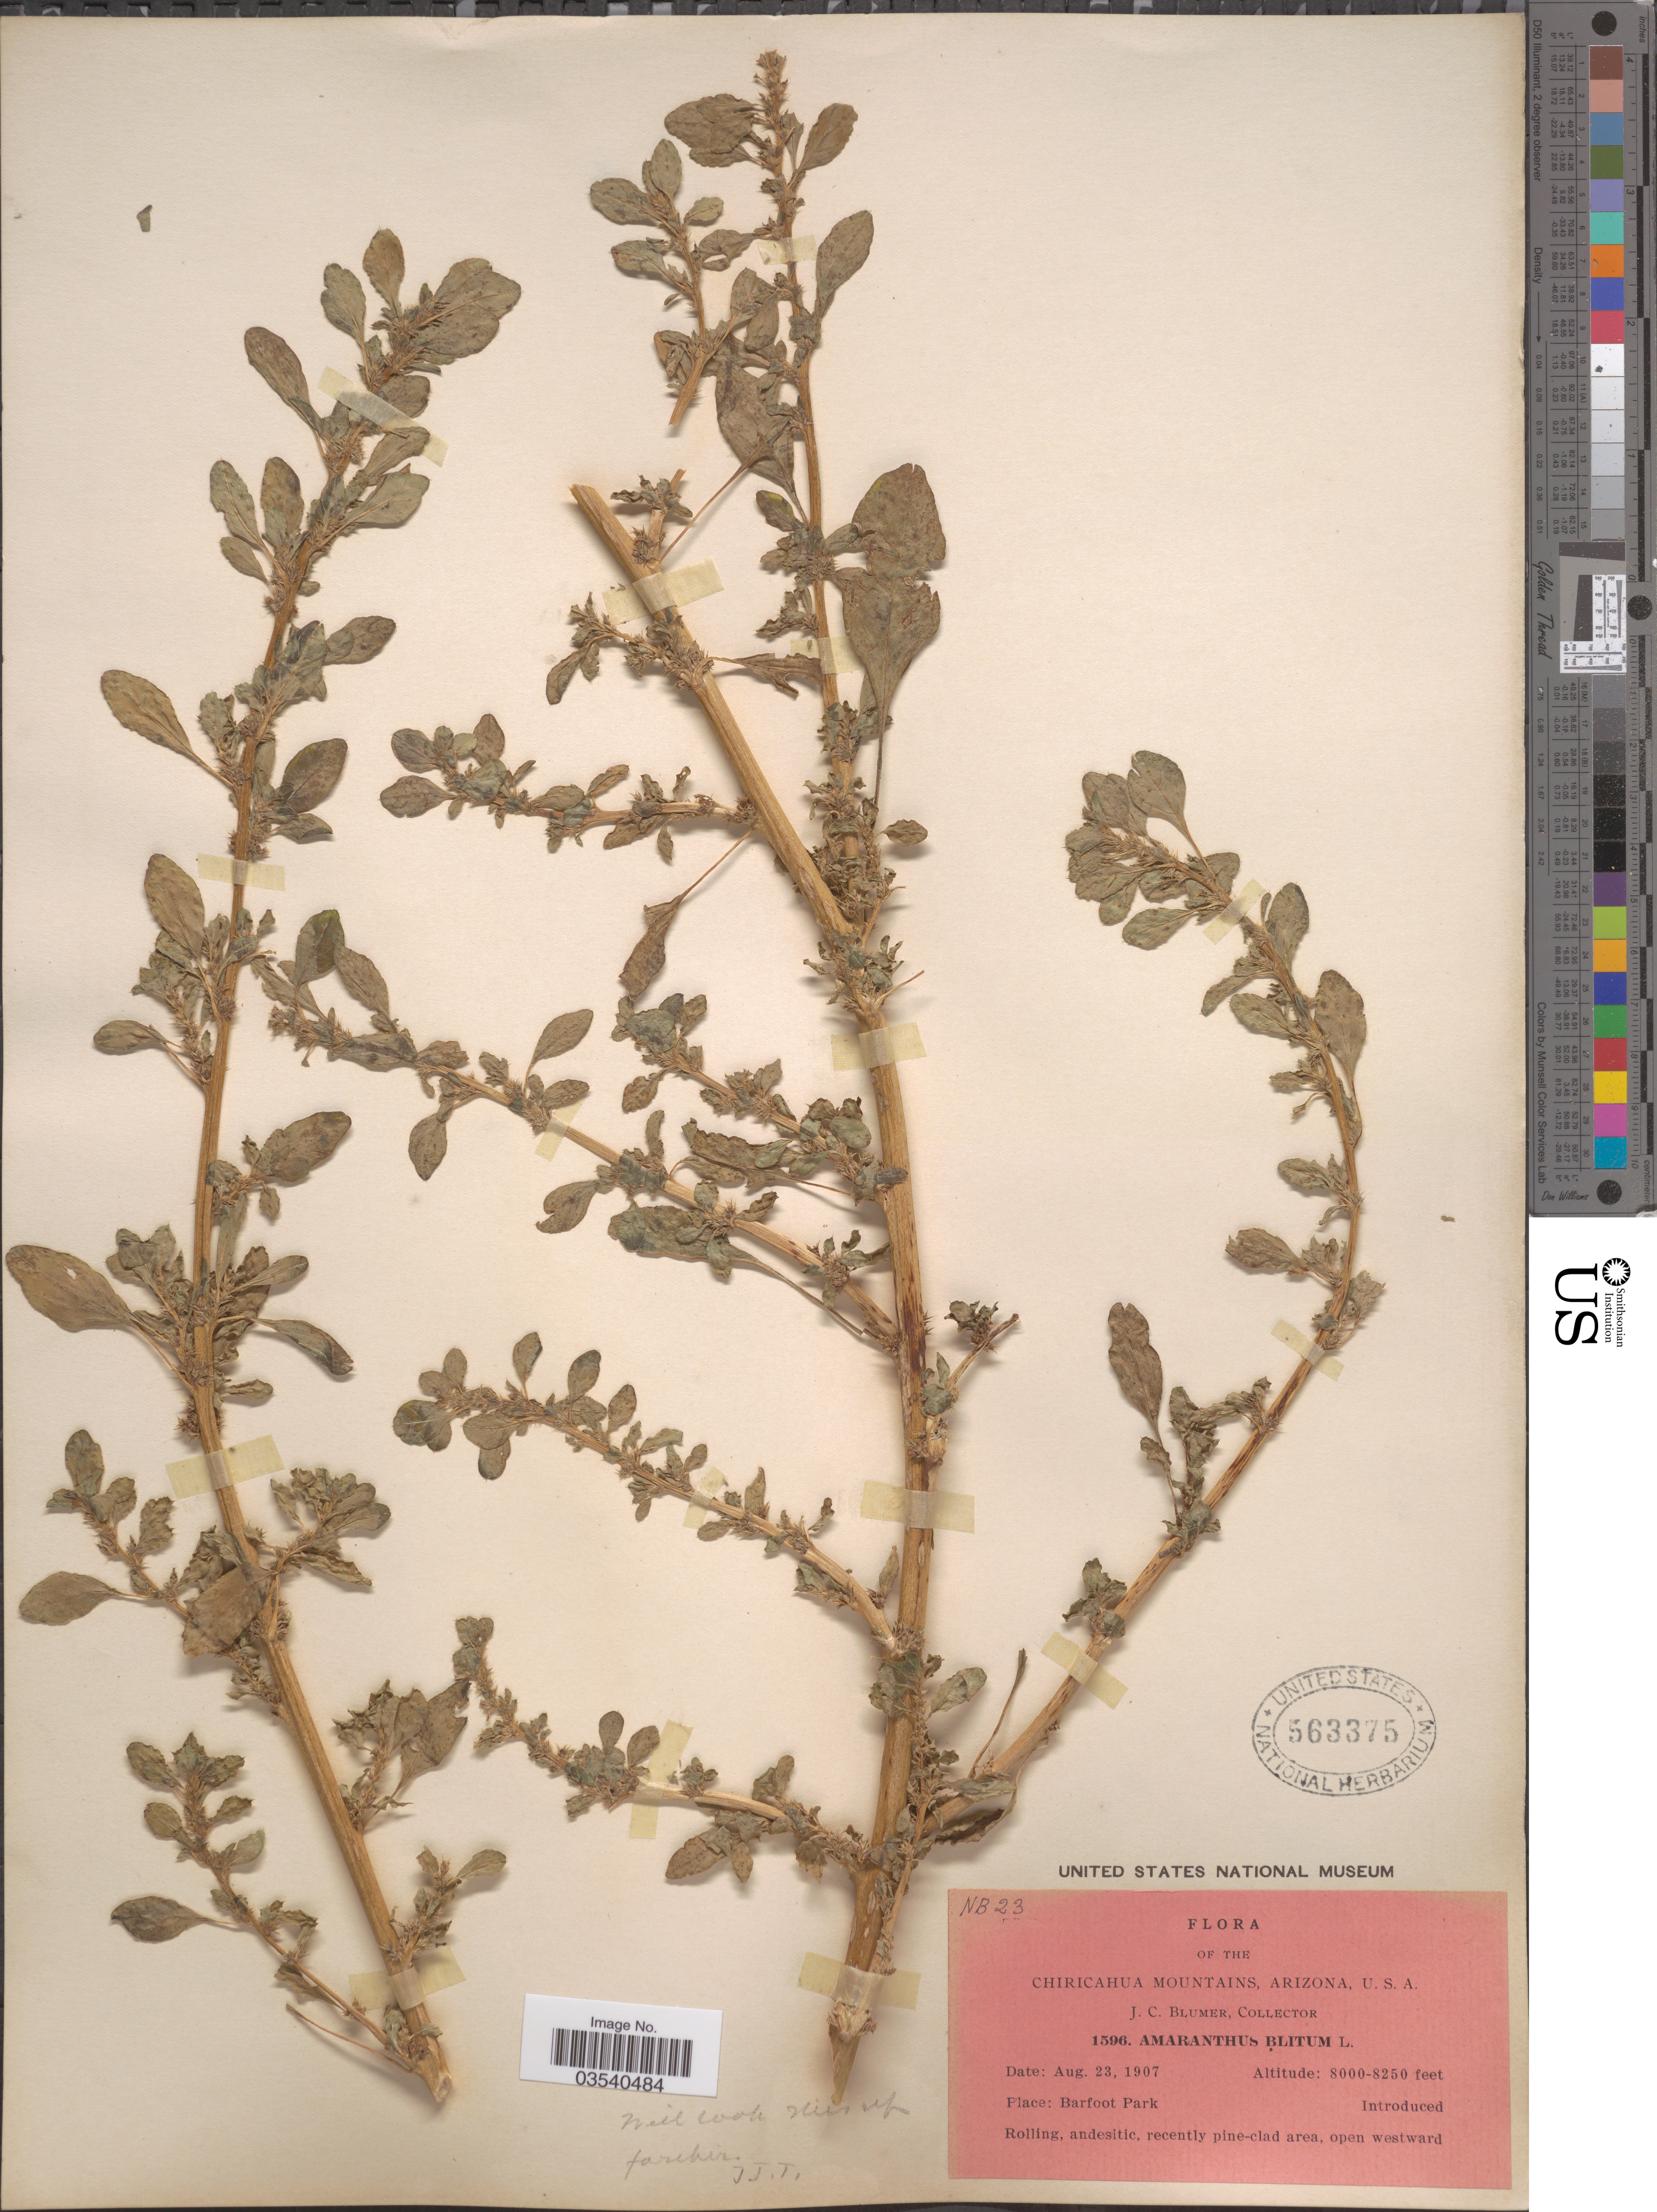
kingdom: Plantae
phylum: Tracheophyta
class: Magnoliopsida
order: Caryophyllales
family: Amaranthaceae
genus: Amaranthus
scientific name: Amaranthus graecizans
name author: L.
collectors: J. C. Blumer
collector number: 1596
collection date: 1907-08-23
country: United States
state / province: Arizona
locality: Chiricahua Mountains. Barfoot Park.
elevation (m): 2438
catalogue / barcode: US 563375